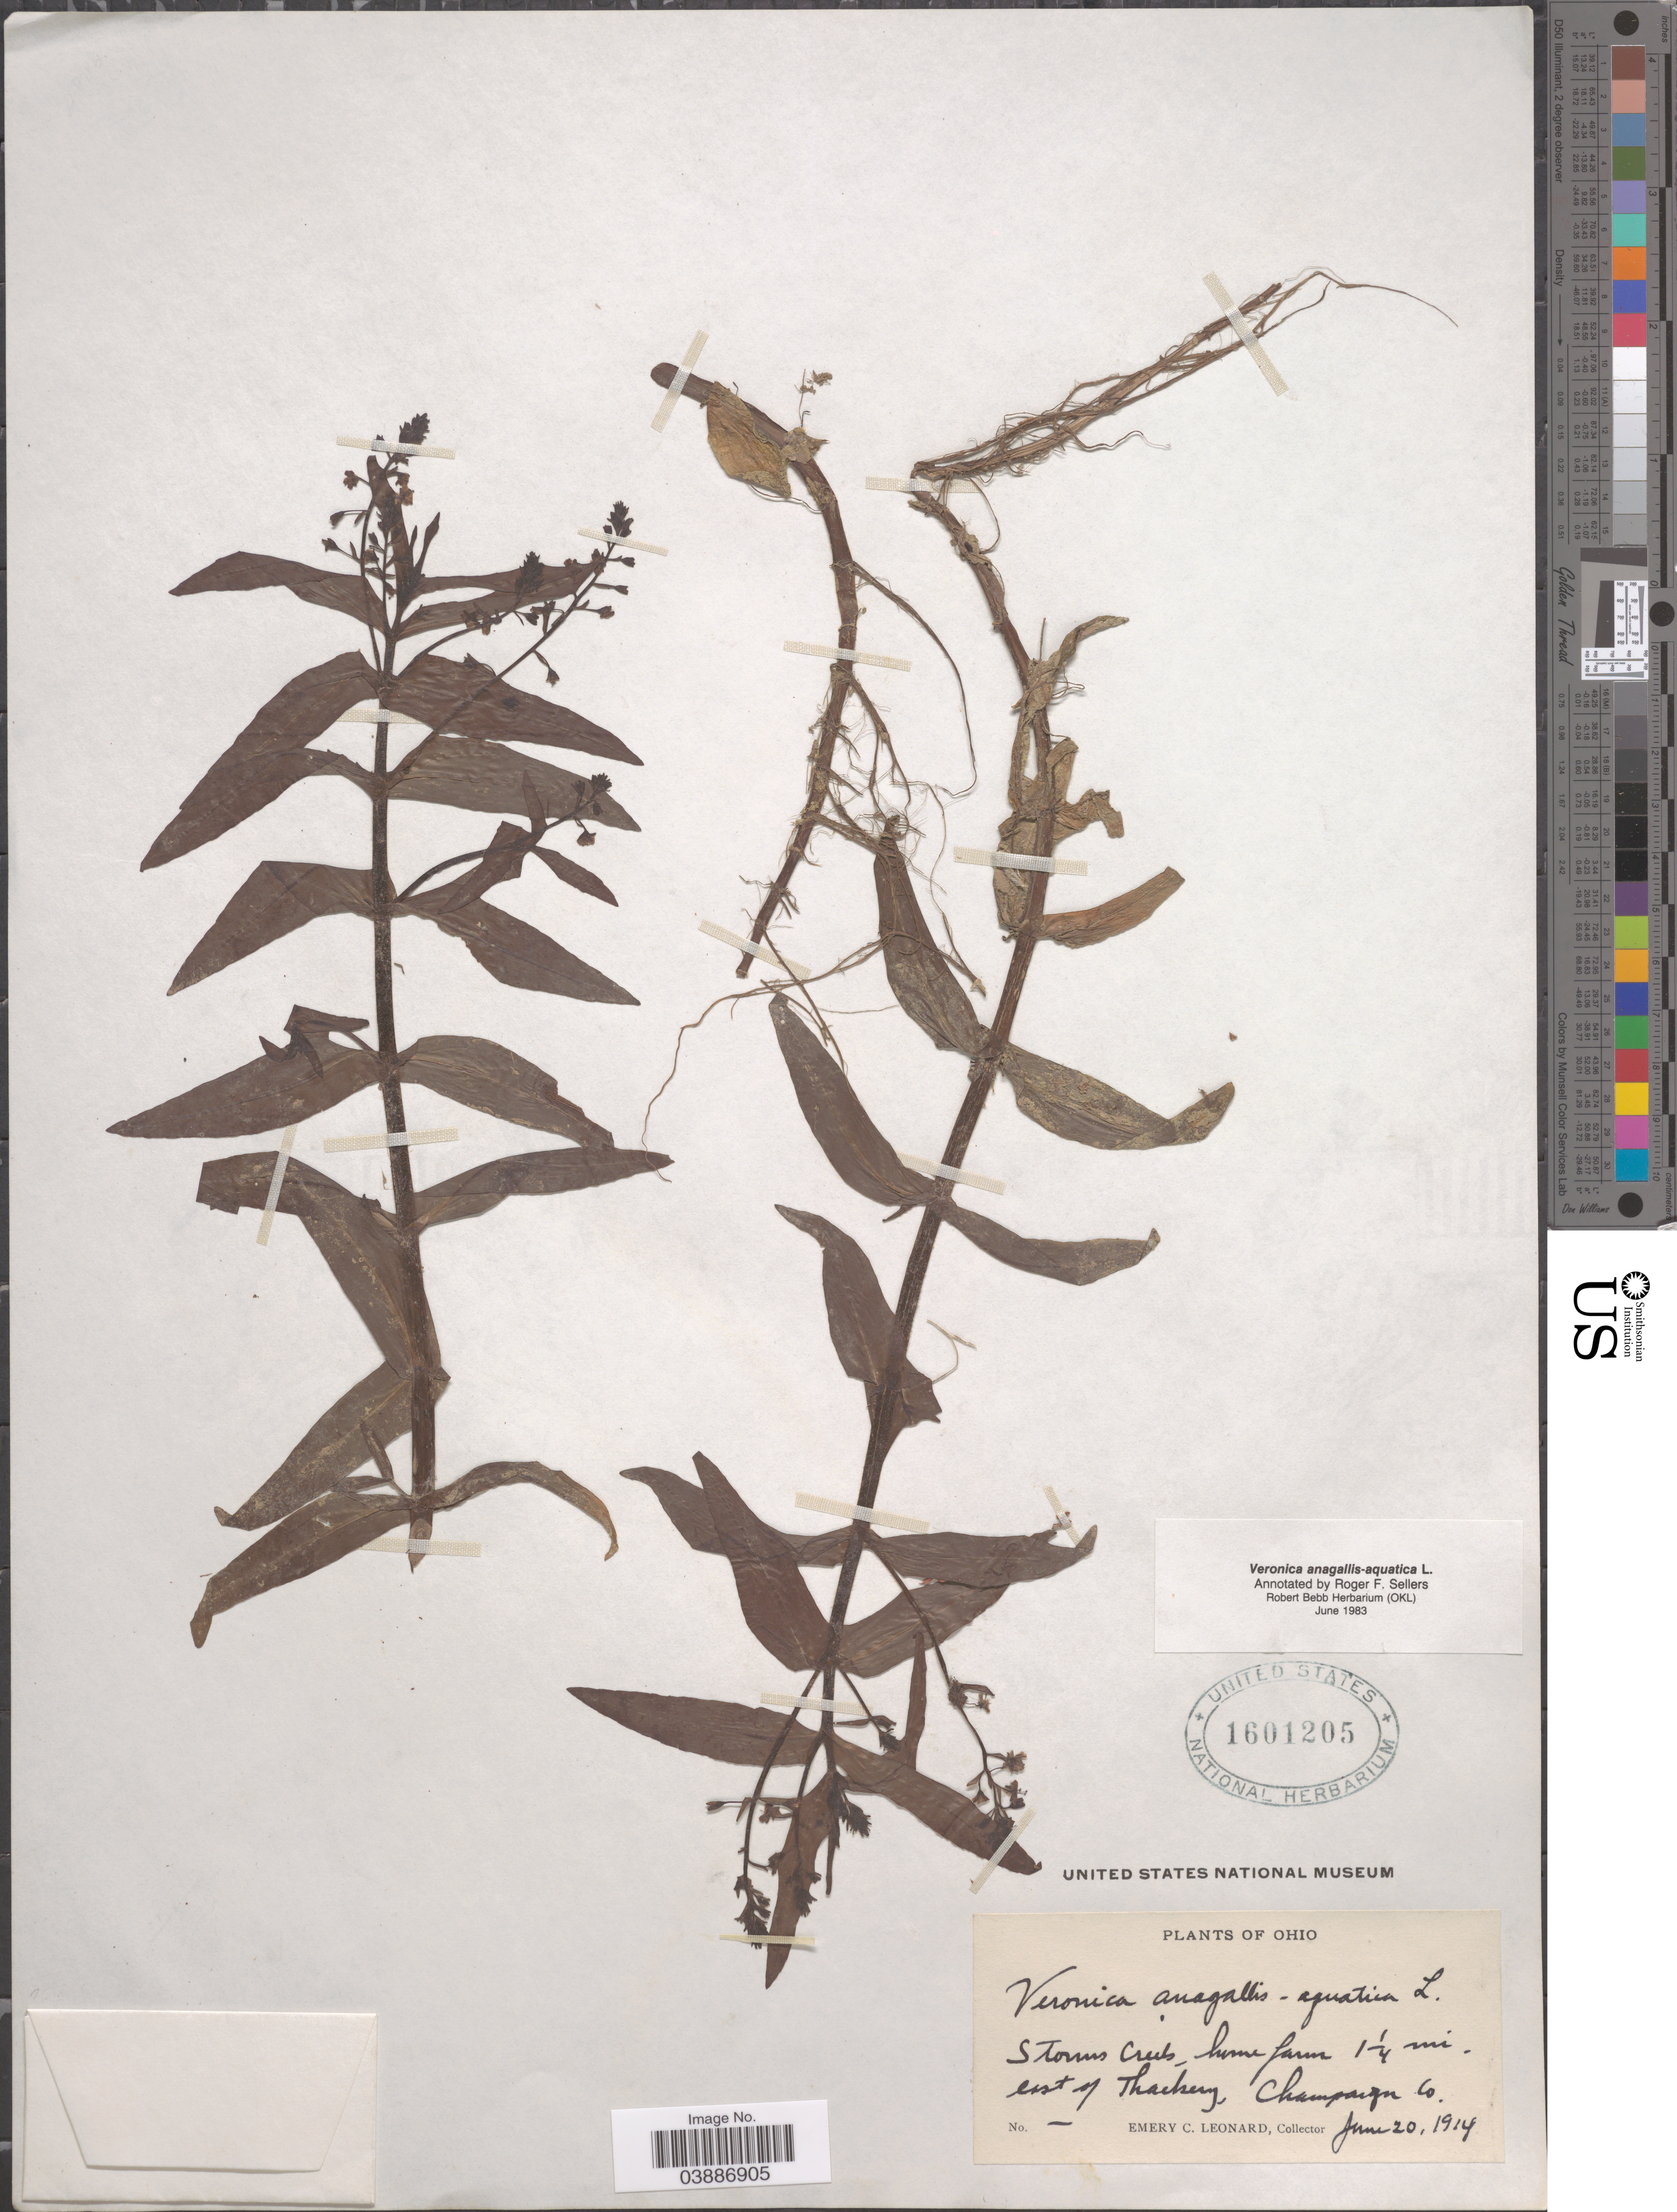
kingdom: Plantae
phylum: Tracheophyta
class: Magnoliopsida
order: Lamiales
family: Plantaginaceae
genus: Veronica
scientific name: Veronica anagallis-aquatica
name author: L.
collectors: E. C. Leonard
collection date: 1914-06-20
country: United States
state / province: Ohio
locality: Storms Creek, home farm 1¼ mi. east of Thackery, Champaign Co.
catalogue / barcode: US 1601205